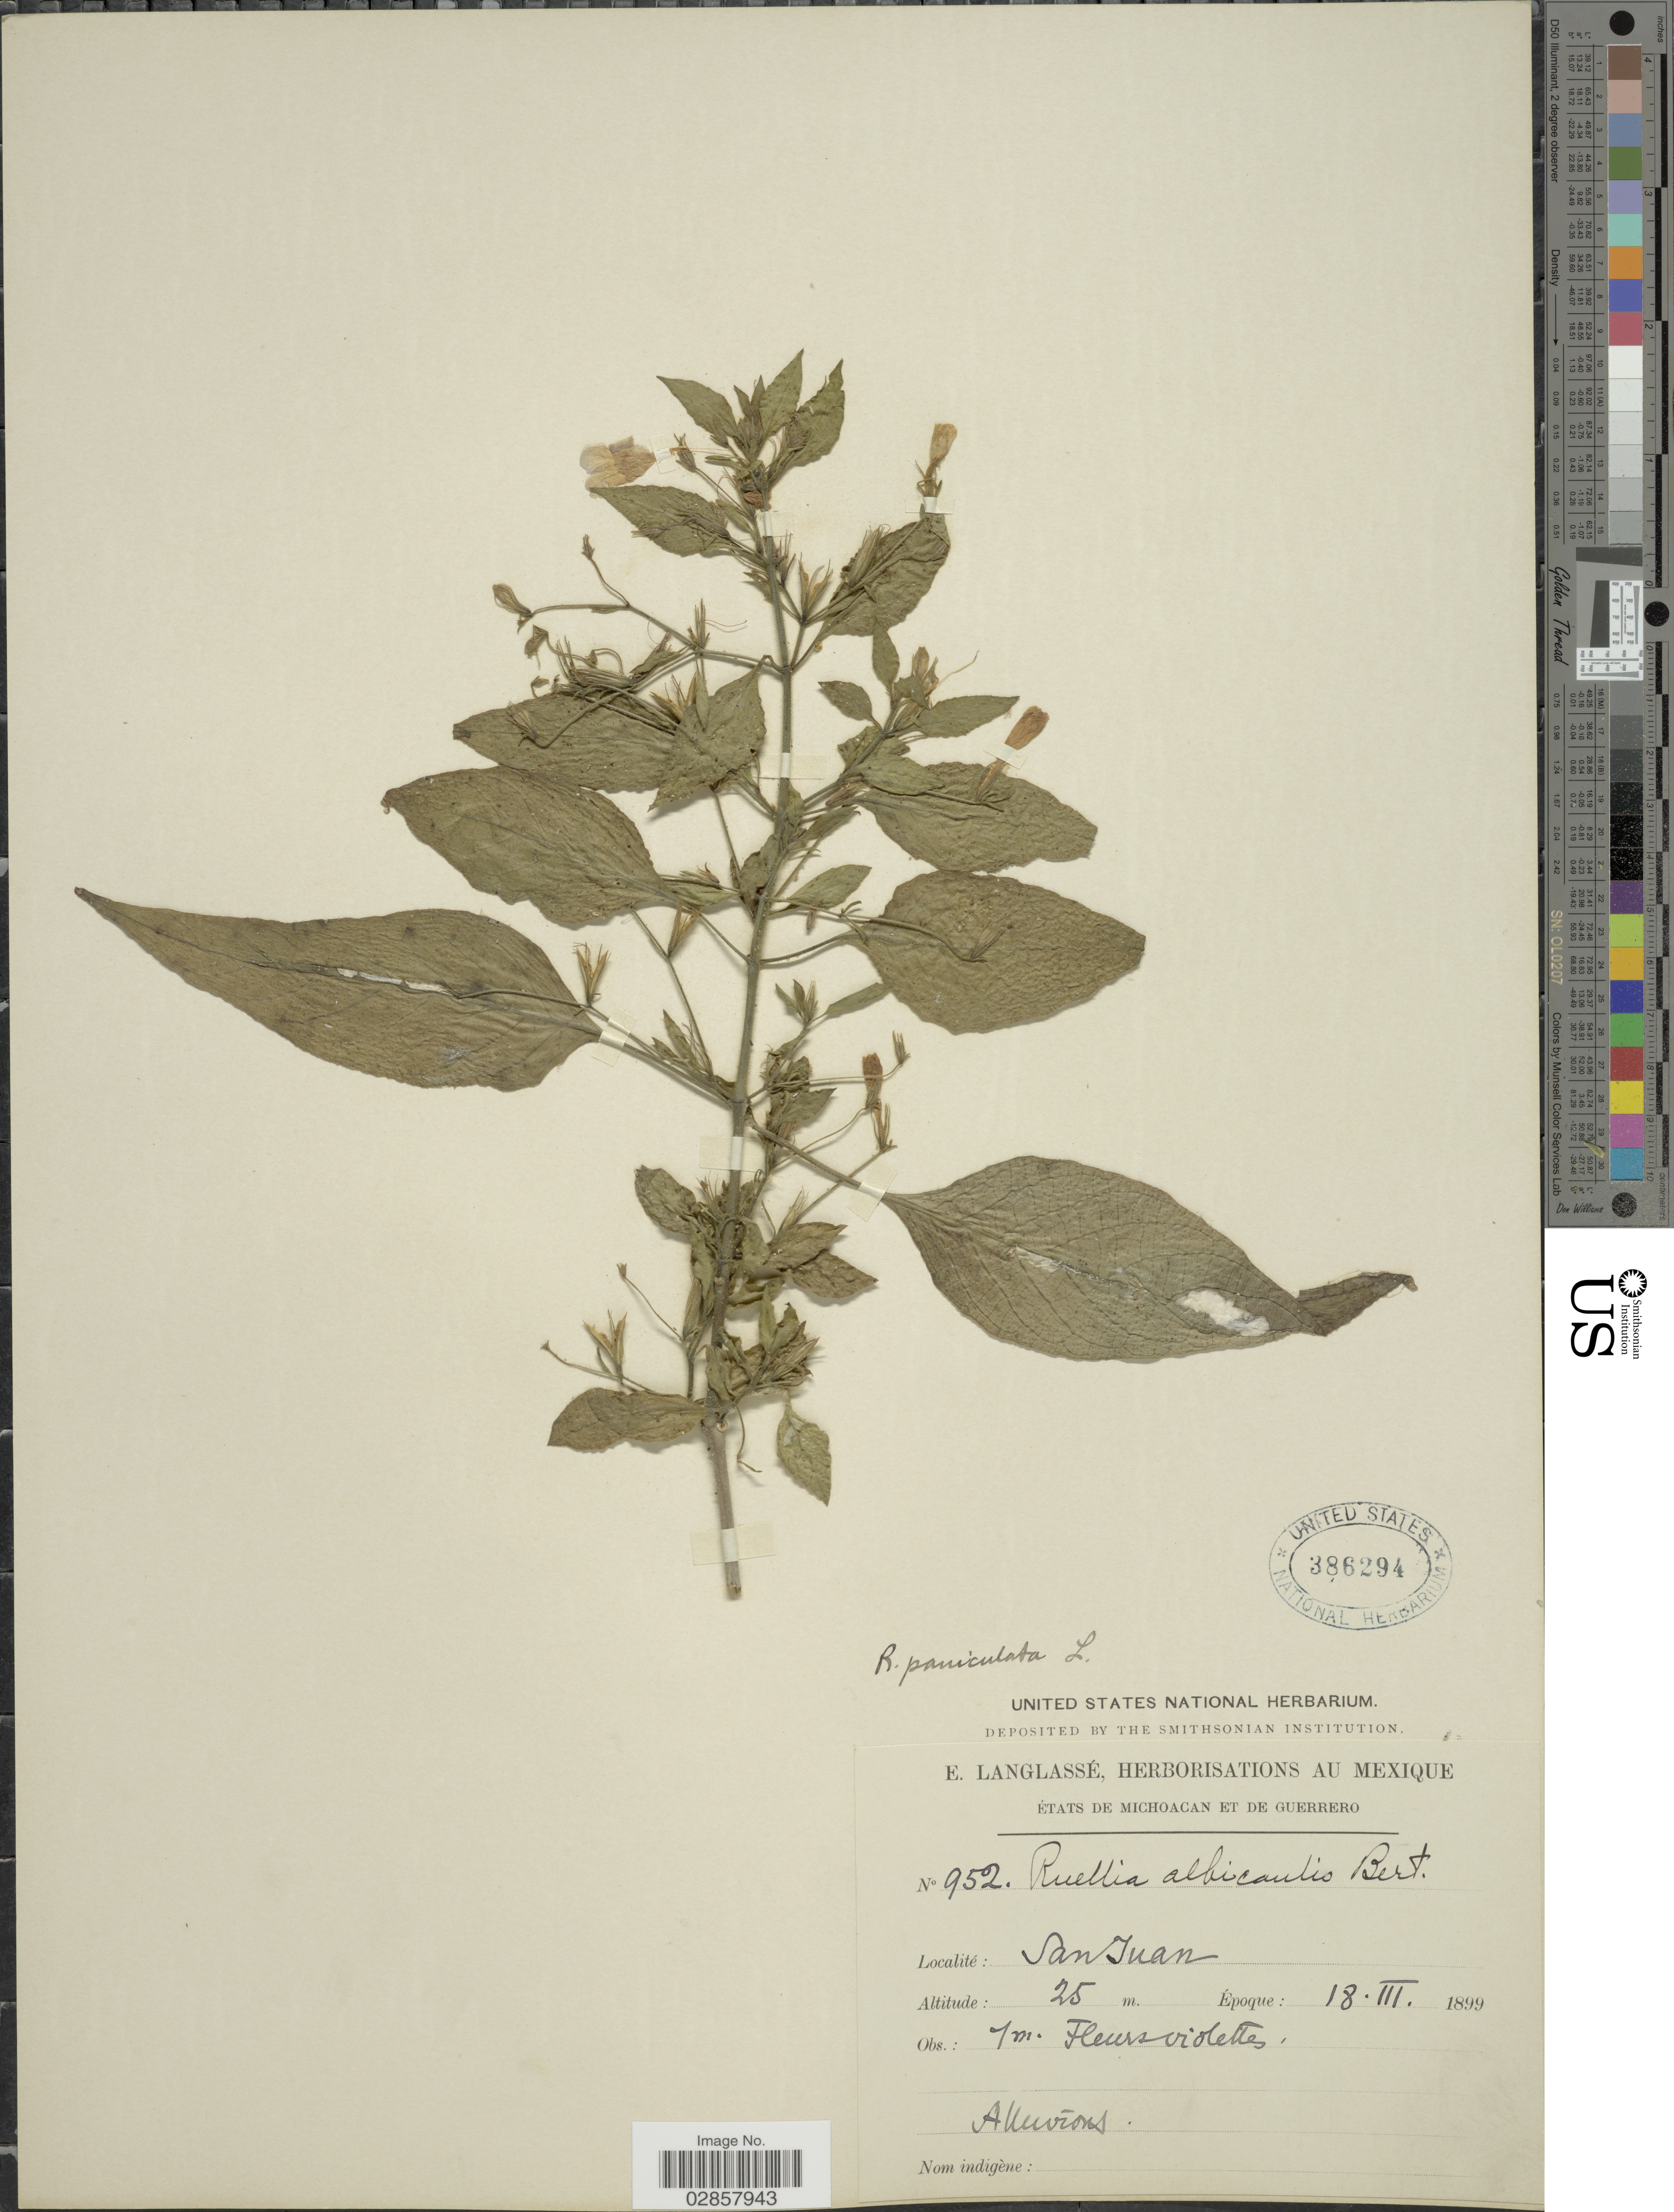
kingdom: Plantae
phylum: Tracheophyta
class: Magnoliopsida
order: Lamiales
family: Acanthaceae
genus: Ruellia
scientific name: Ruellia paniculata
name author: L.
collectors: E. Langlassé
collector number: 952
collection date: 1899-03-18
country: Mexico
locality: Michoacan et de Guerrero. San Juan.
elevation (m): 25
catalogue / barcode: US 386294